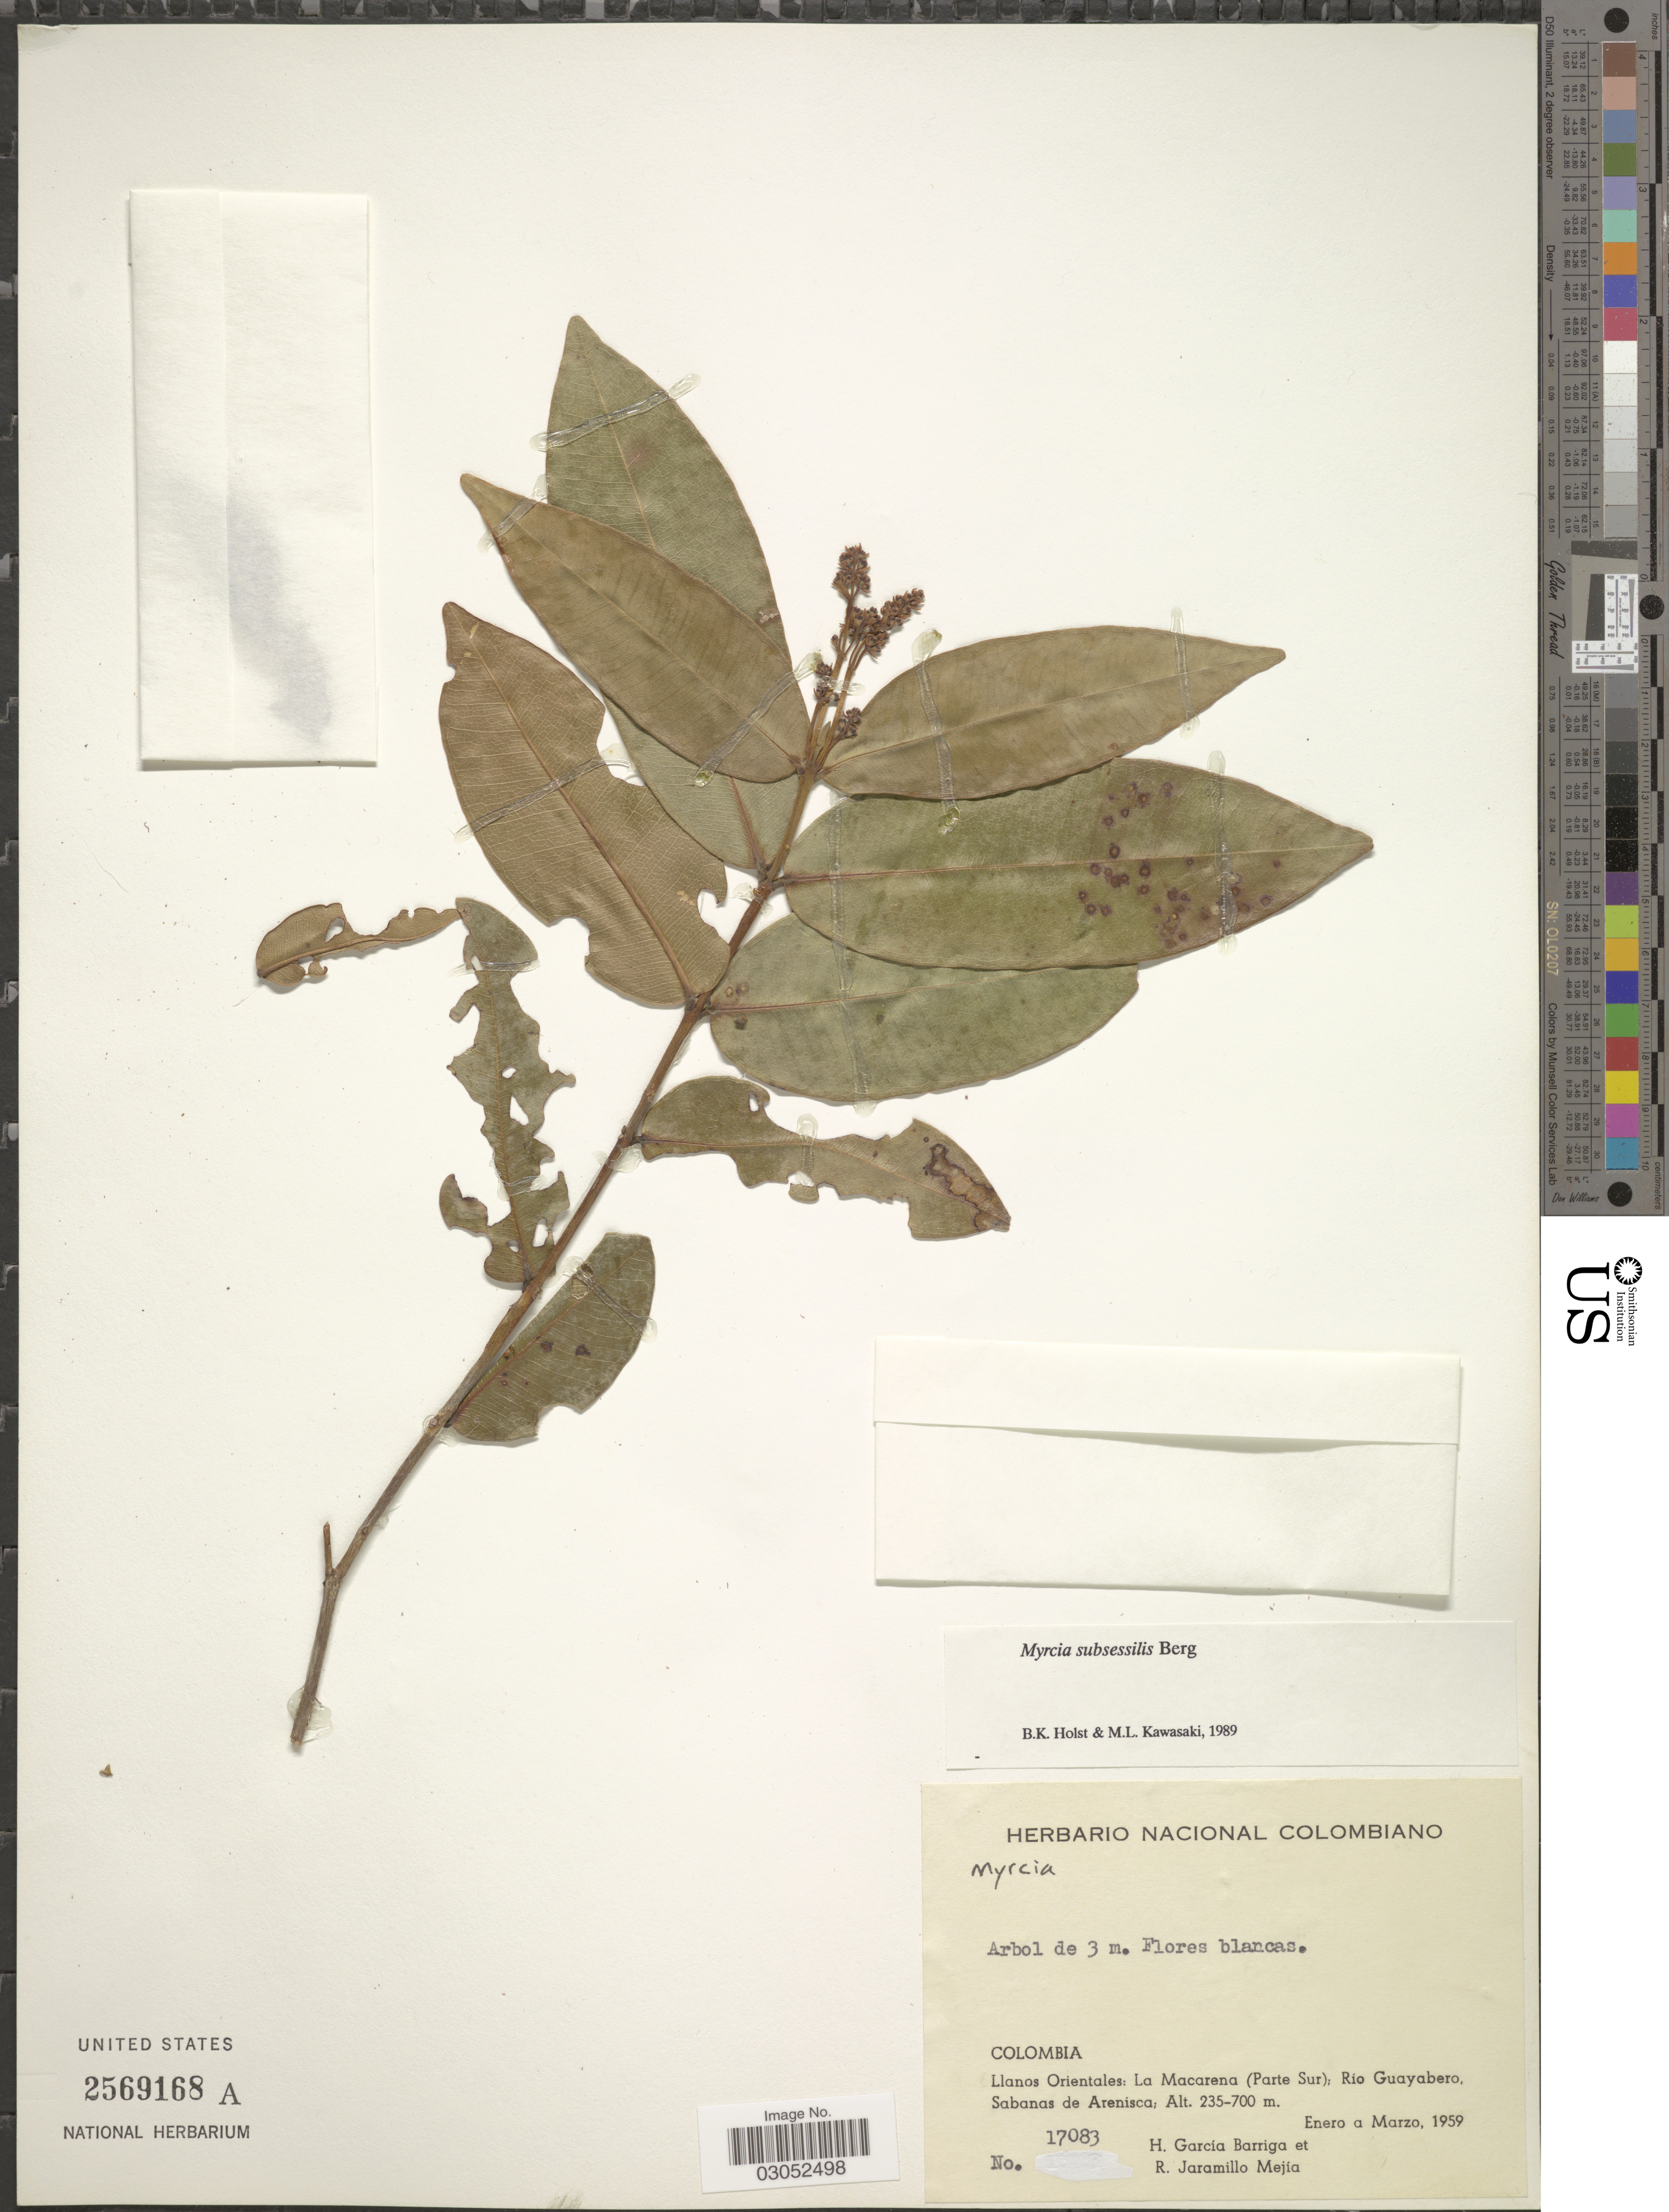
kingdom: Plantae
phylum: Tracheophyta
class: Magnoliopsida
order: Myrtales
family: Myrtaceae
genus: Myrcia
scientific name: Myrcia subsessilis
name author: O. Berg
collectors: H. García Barriga & R. Jaramillo M.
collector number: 17083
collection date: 1959-01/1959-03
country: Colombia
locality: Llanos Orientales: La Macarena (Parte Sur), Rio Guayabero. Sabanas de Arenisca.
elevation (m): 235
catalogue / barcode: US 2569168A